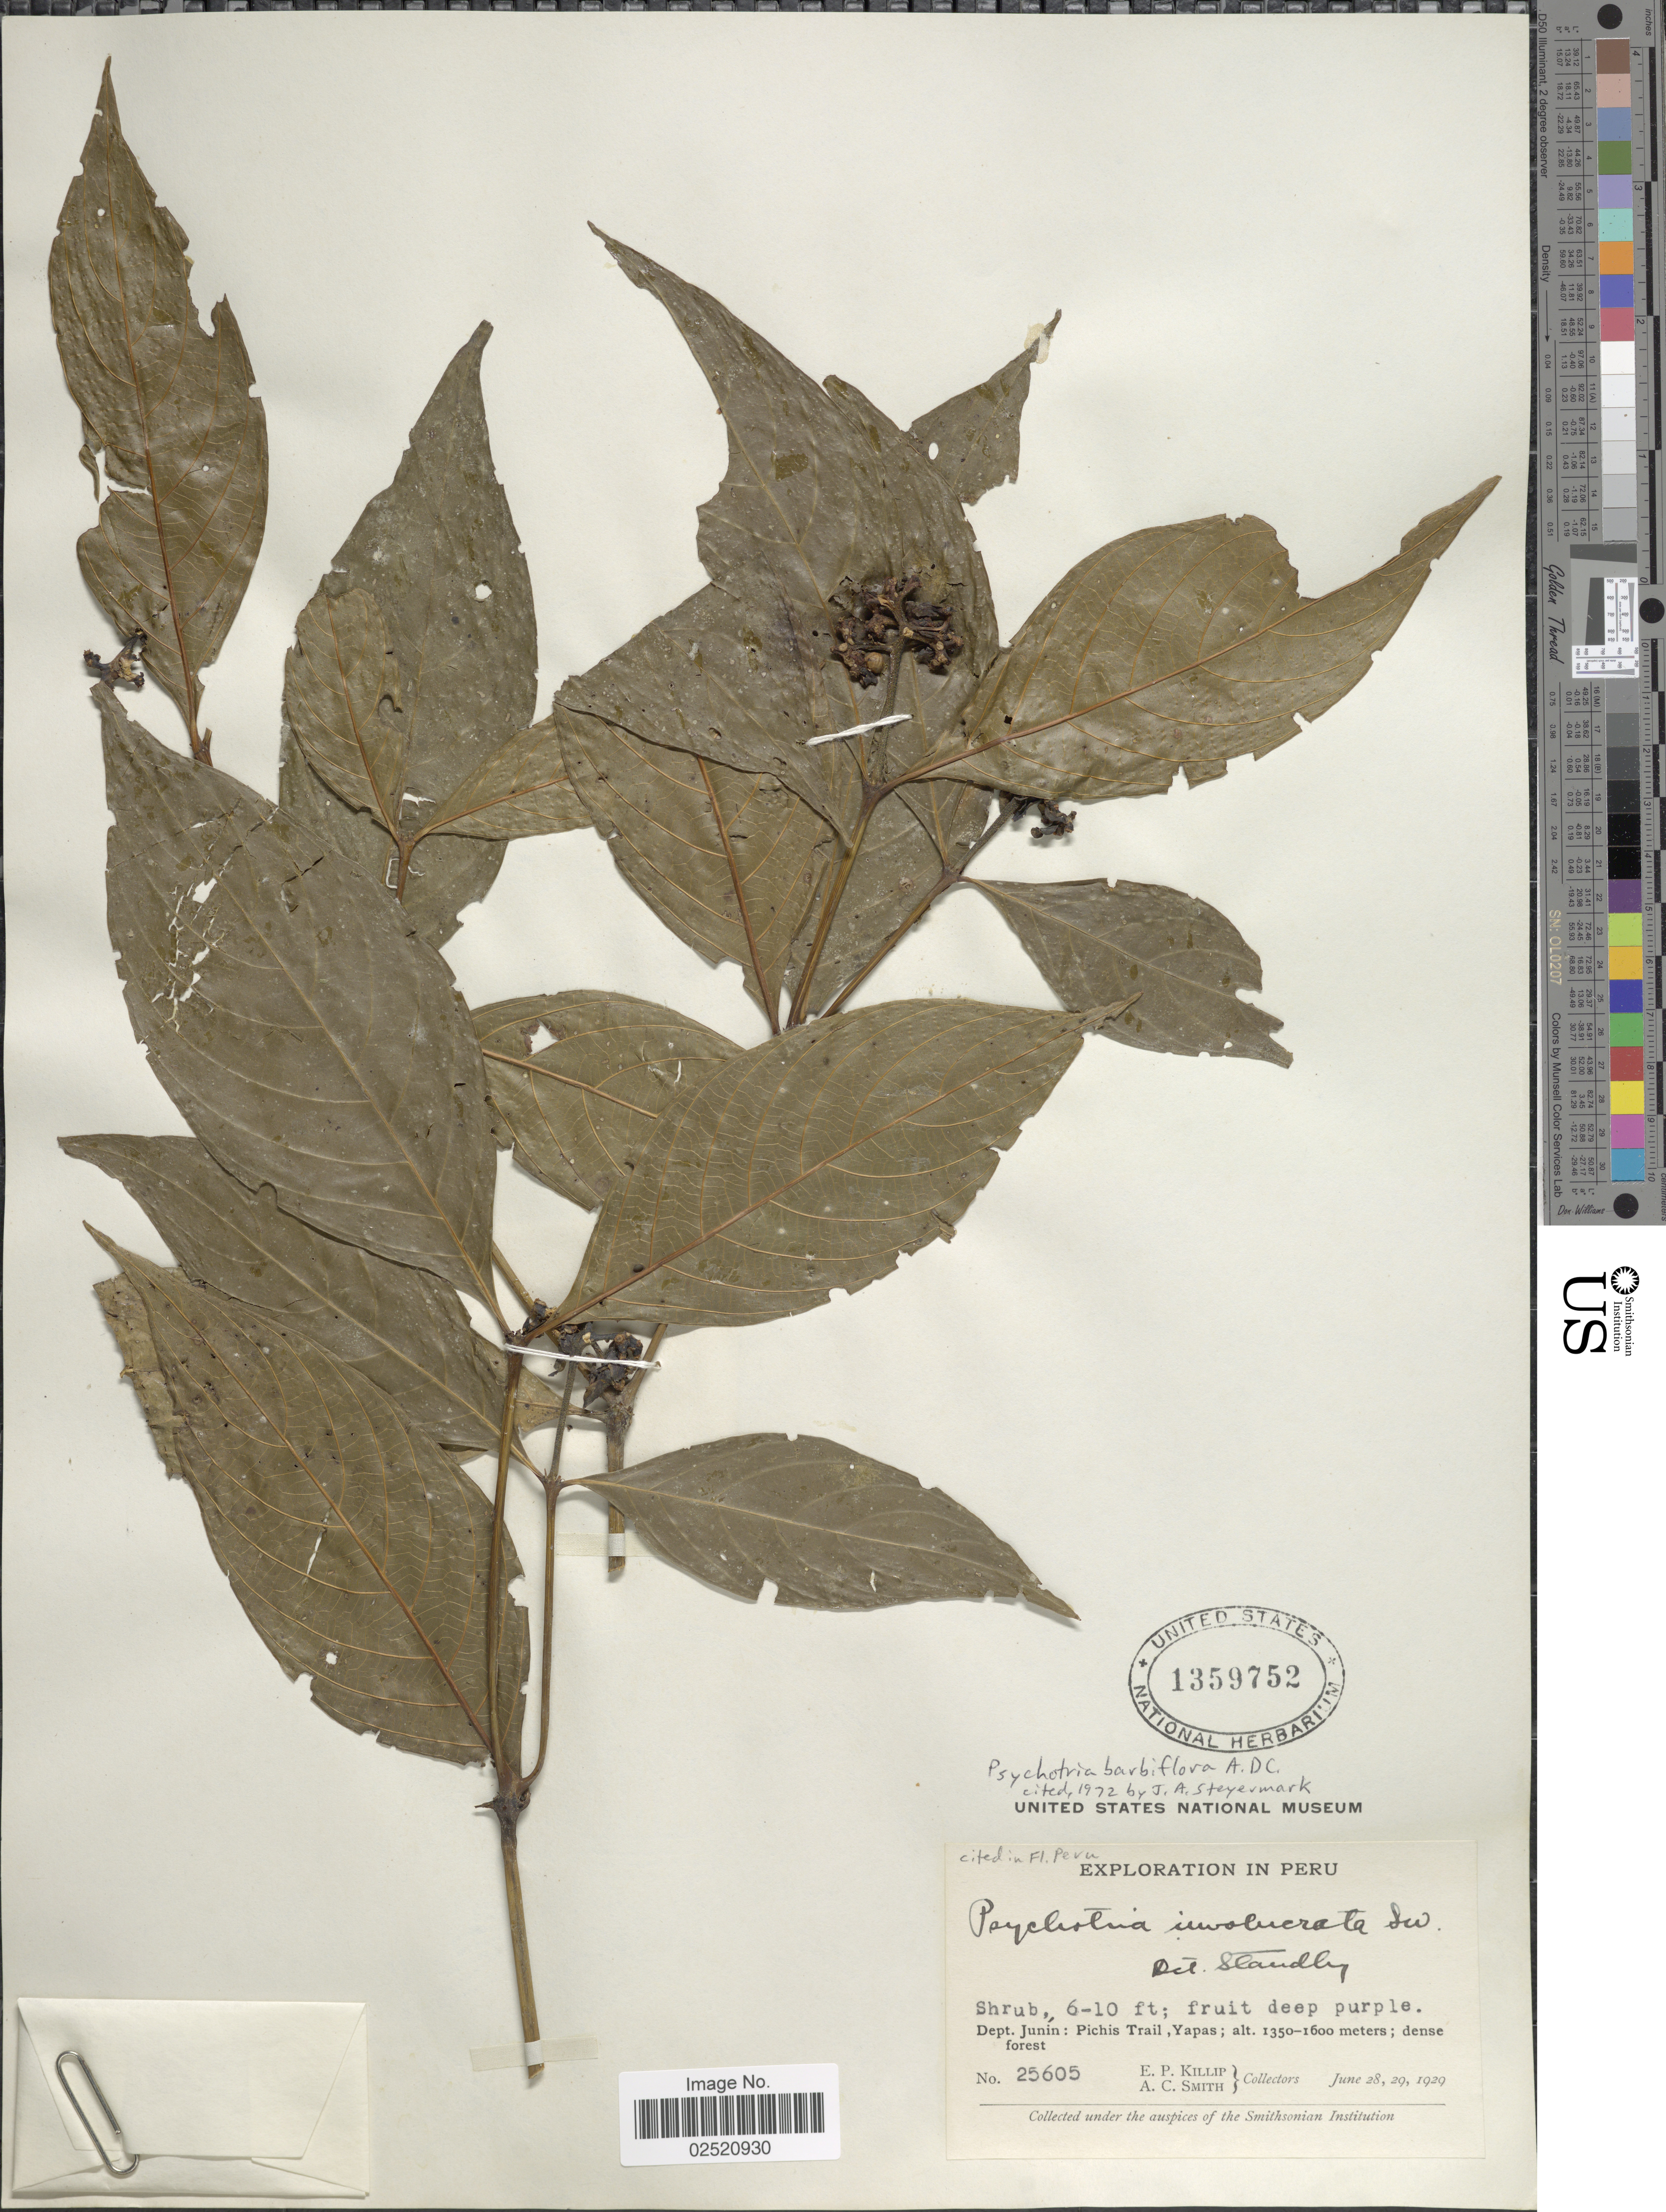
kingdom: Plantae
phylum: Tracheophyta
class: Magnoliopsida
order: Gentianales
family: Rubiaceae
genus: Psychotria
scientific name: Psychotria barbiflora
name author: DC.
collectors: E. P. Killip & A. C. Smith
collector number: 25605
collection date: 1929-06-28/1929-06-29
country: Peru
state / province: Junín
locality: Pichis Trail, Yapas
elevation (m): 1350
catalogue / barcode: US 1359752